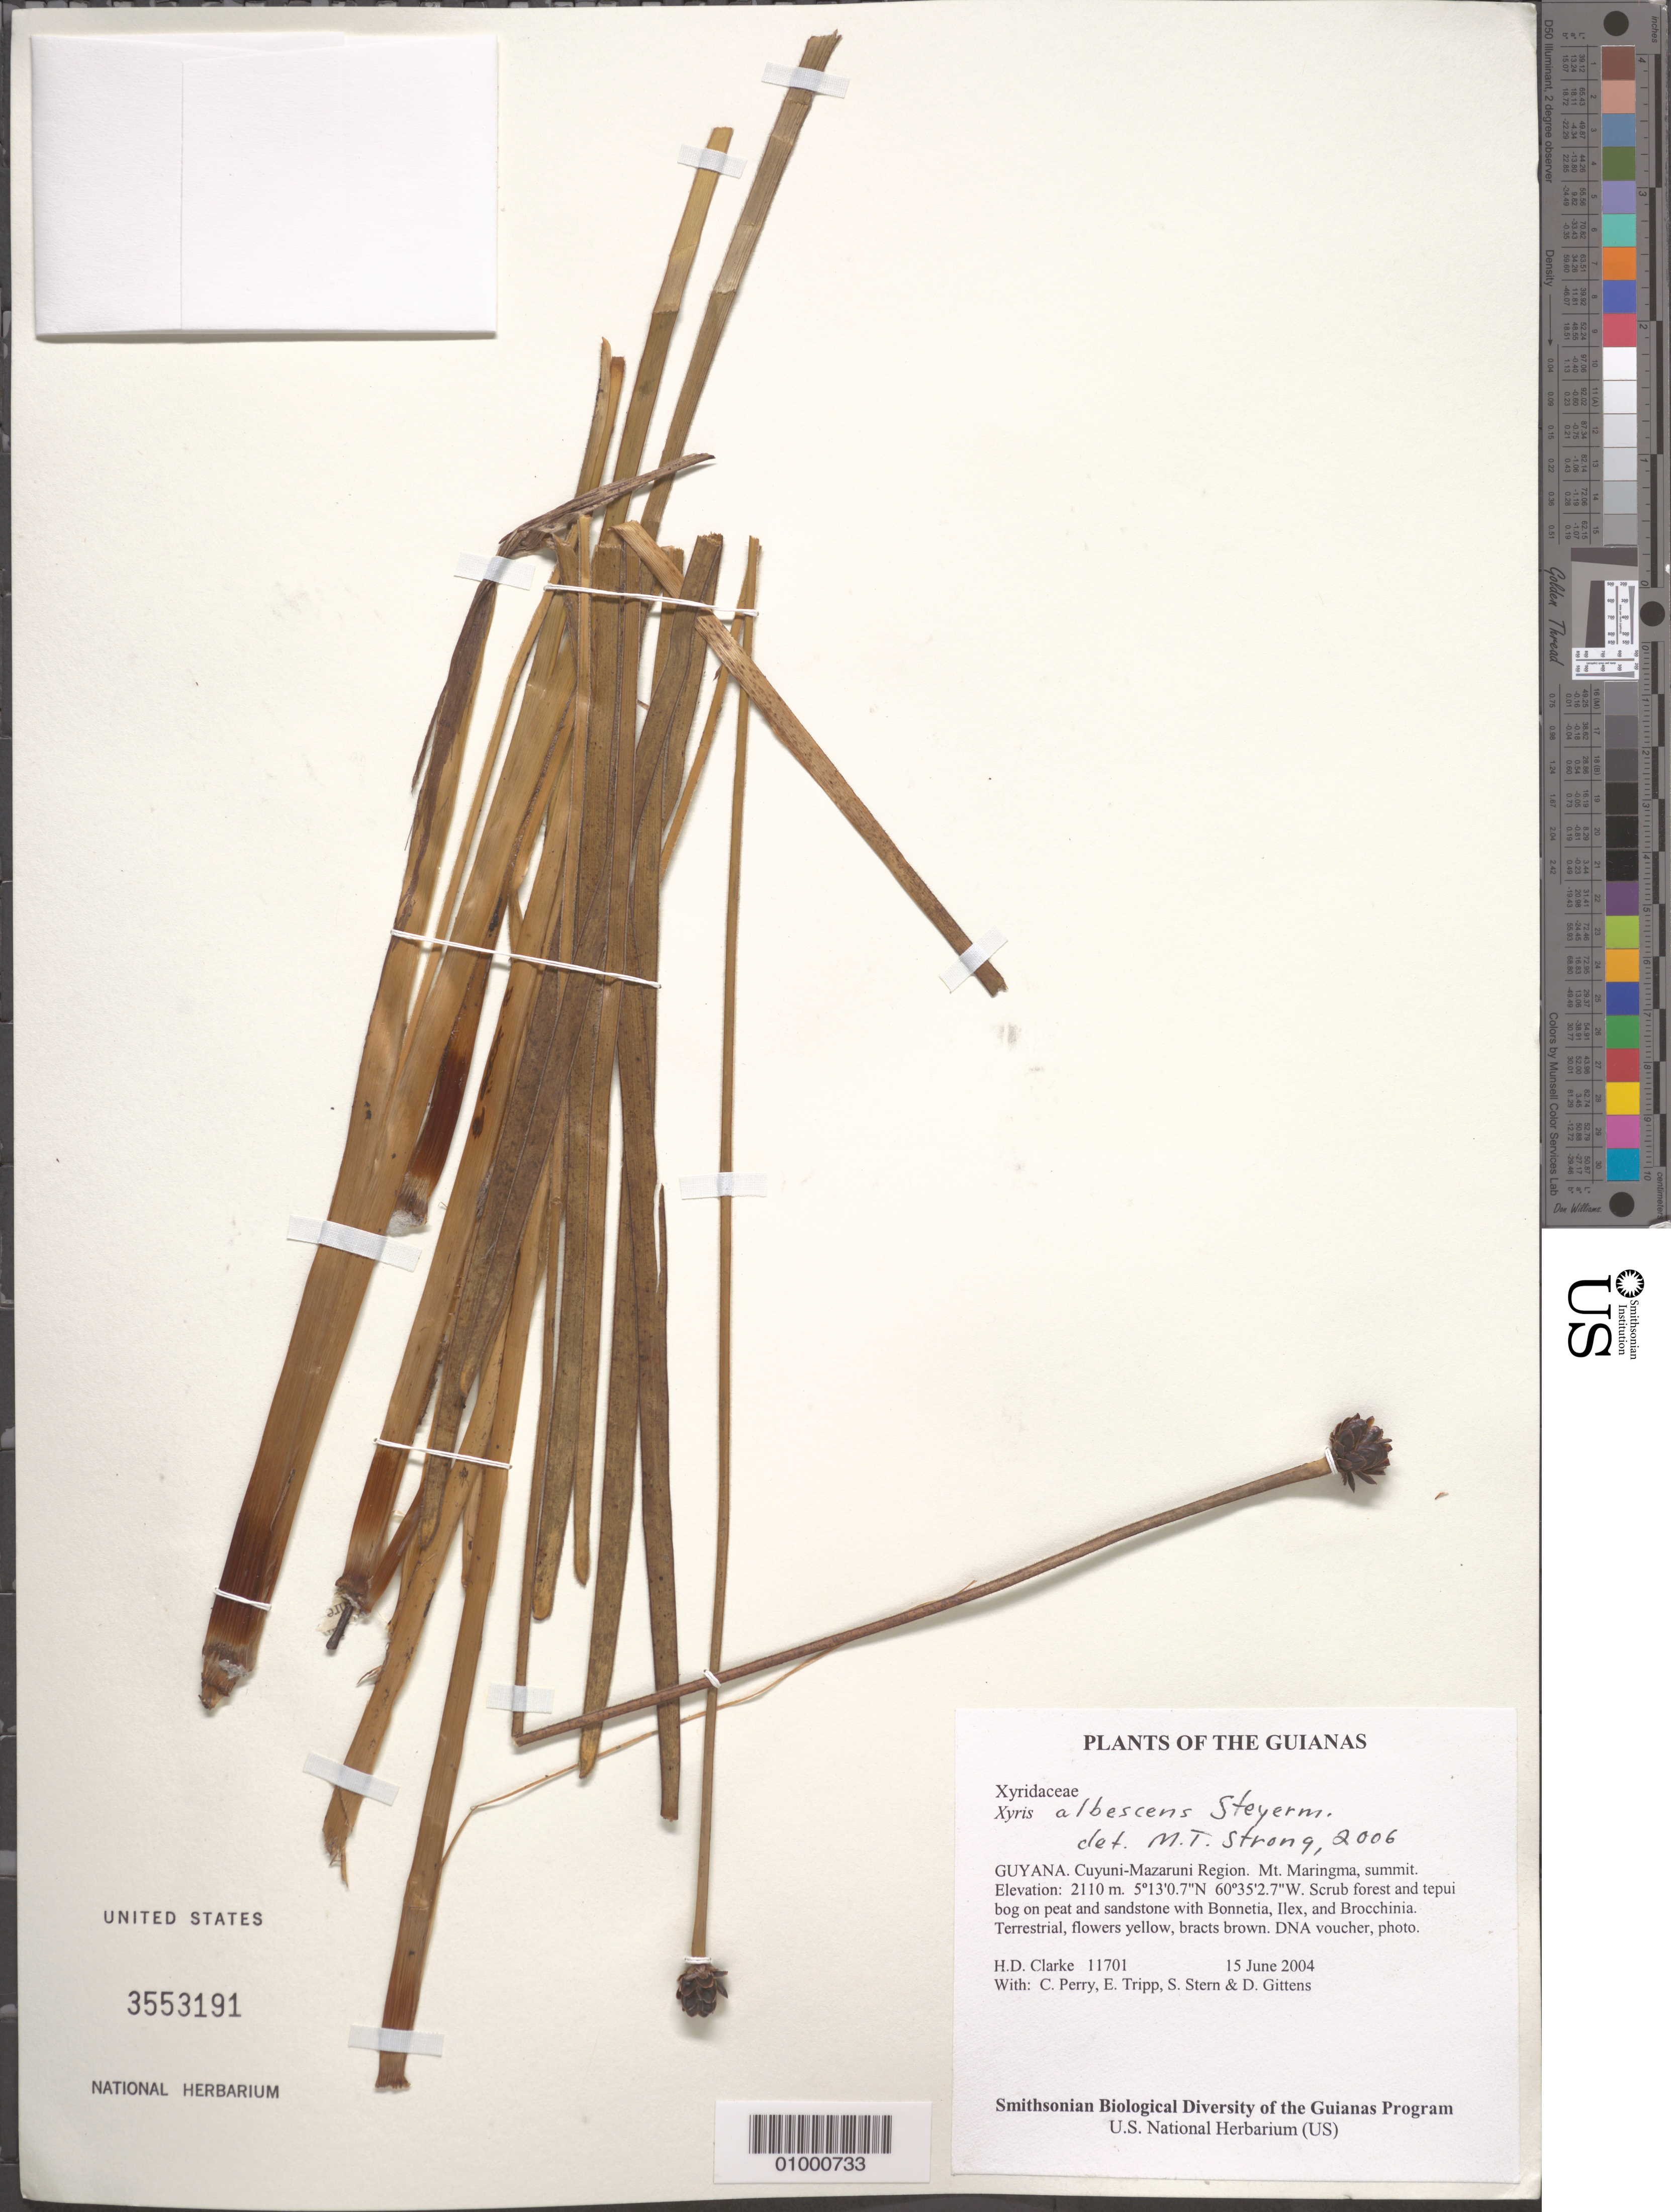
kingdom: Plantae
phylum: Tracheophyta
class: Liliopsida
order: Poales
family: Xyridaceae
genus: Xyris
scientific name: Xyris albescens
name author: Steyerm.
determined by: Strong, M. T., (US), Smithsonian Institution - National Museum of Natural History (UNITED STATES)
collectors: H. D. Clarke, C. Perry, E. Tripp, S. R. Stern & D. Gittens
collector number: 11701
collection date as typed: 15 June 2004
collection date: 2004-06-15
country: Guyana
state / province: Cuyuni-Mazaruni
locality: Mt. Maringma, summit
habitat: Scrub forest and tepui bog on peat and sandstone with Bonnetia, Ilex, and Brocchinia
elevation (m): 2110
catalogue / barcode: US 3553191